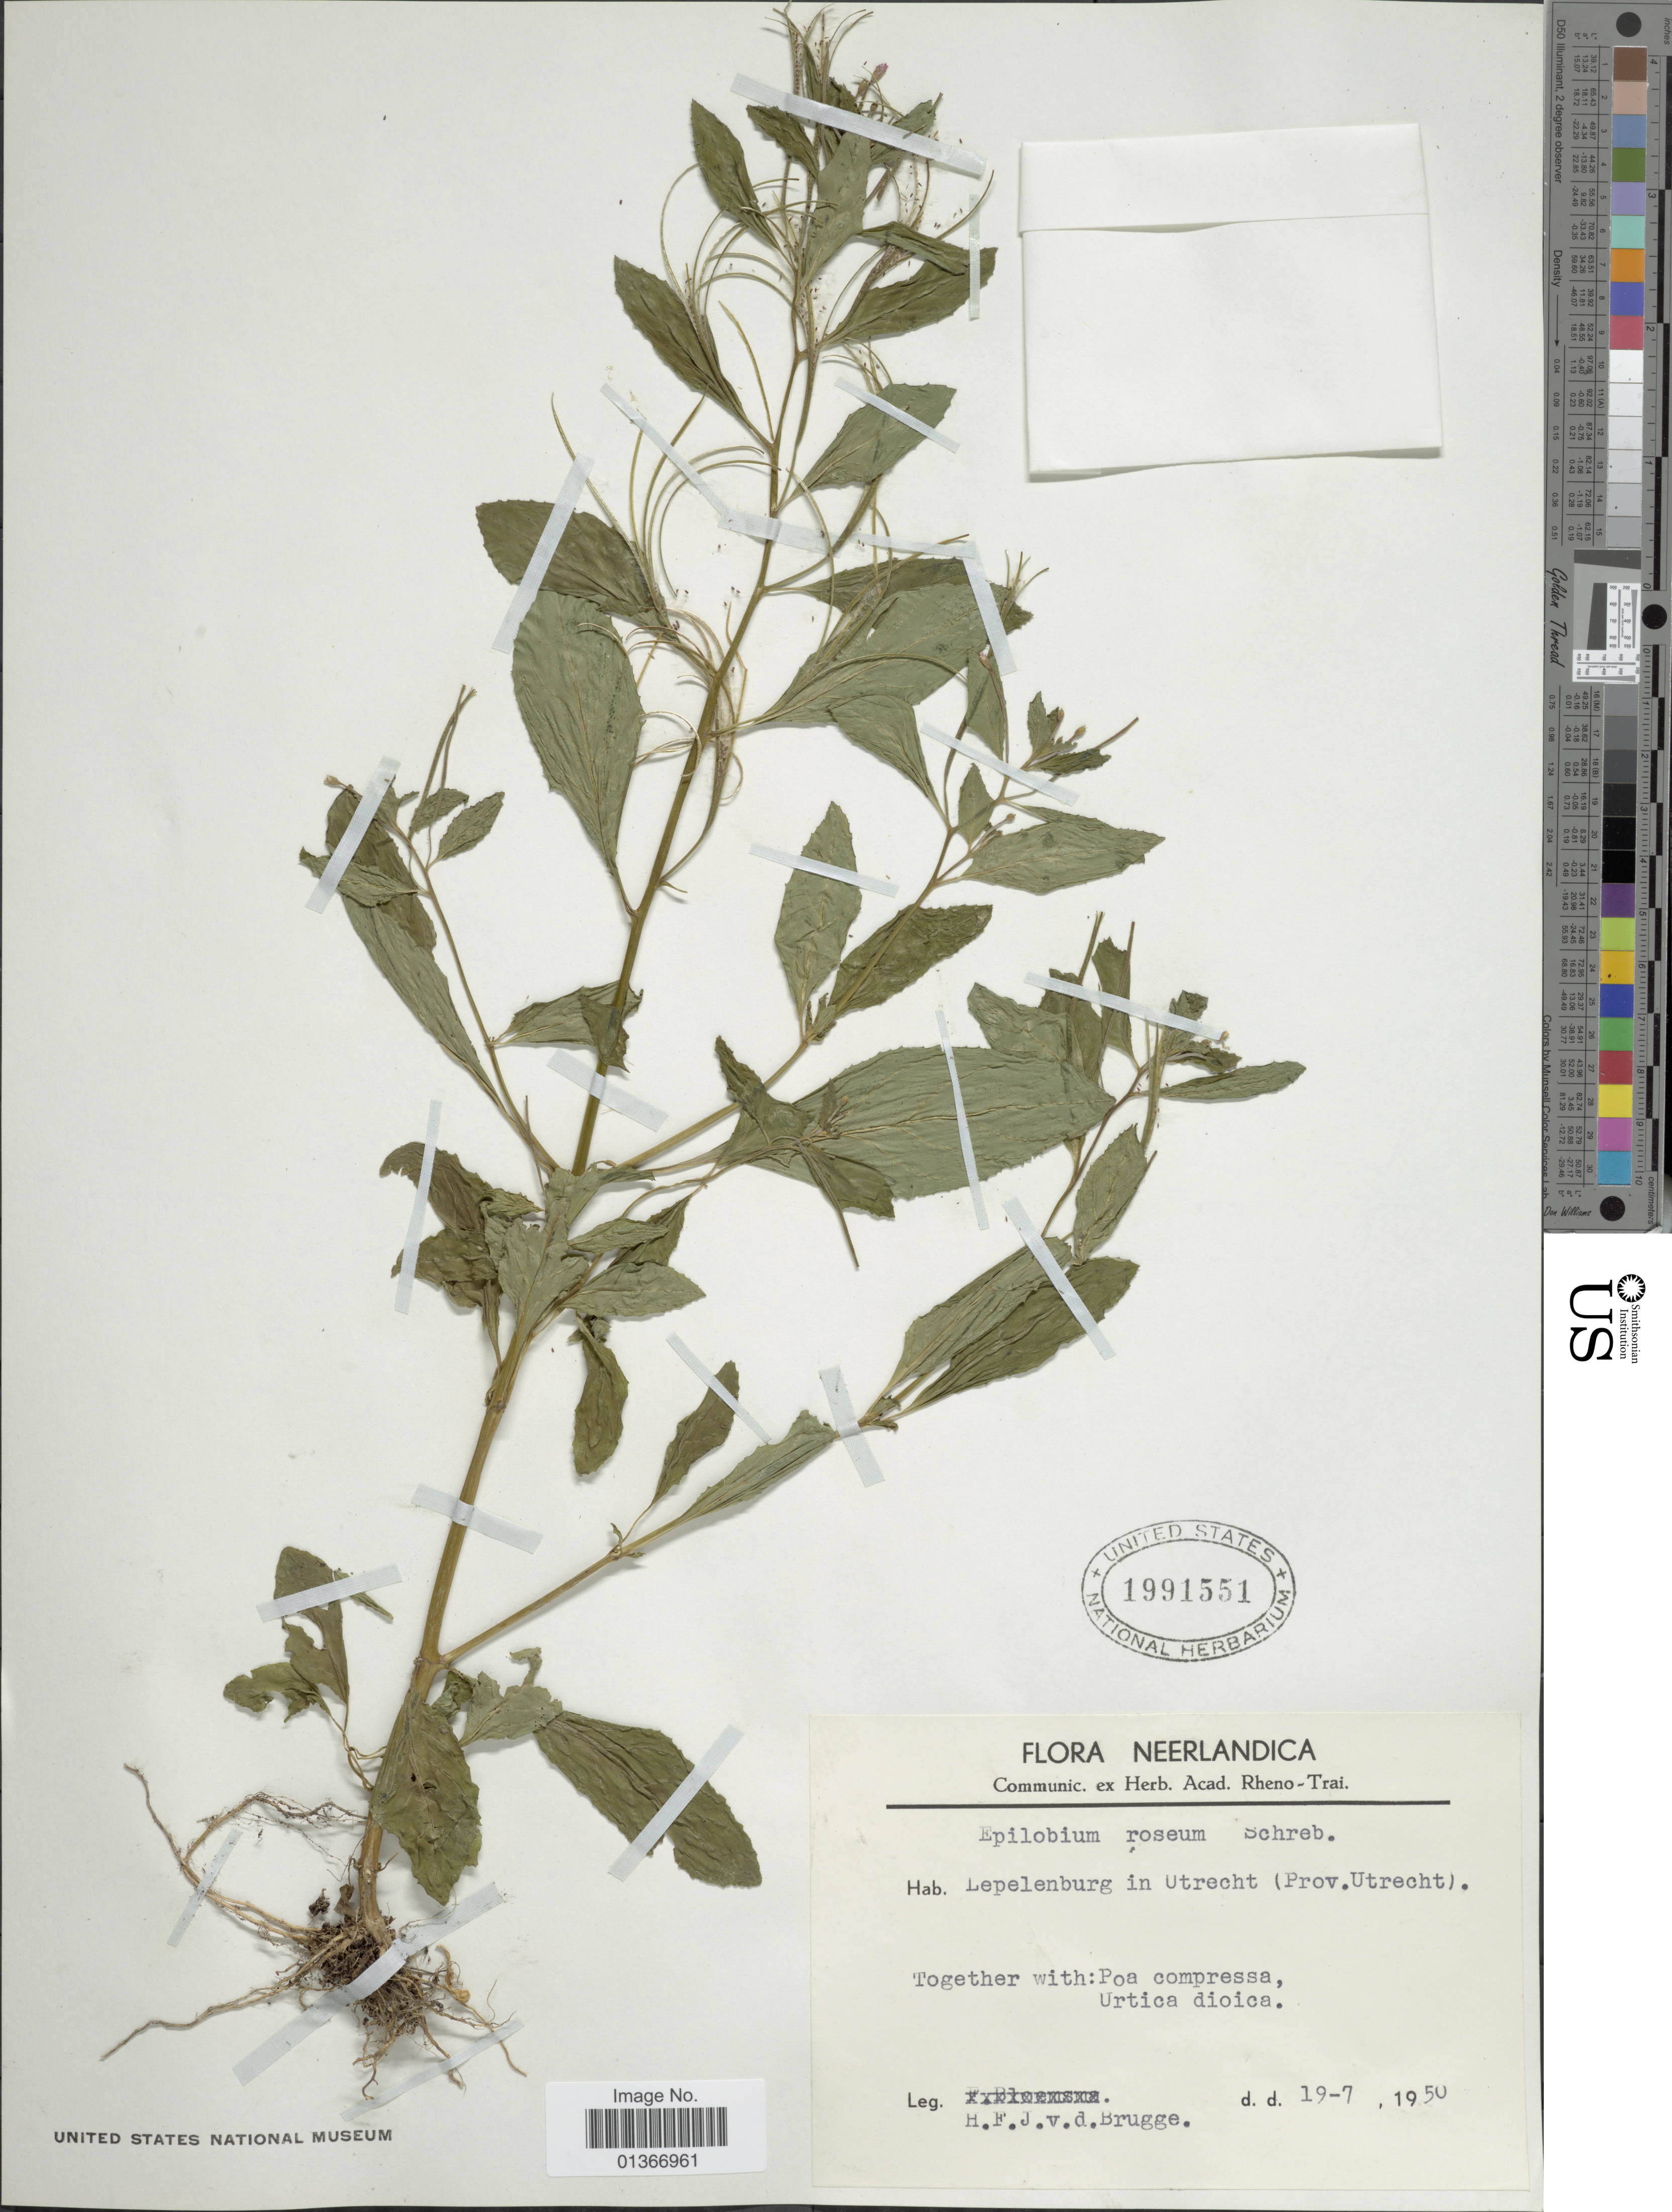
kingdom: Plantae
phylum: Tracheophyta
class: Magnoliopsida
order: Myrtales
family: Onagraceae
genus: Epilobium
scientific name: Epilobium roseum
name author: Schreb.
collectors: H. Brugge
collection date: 1950-07-19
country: Netherlands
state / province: Utrecht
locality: Lepelenburg.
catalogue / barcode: US 1991551